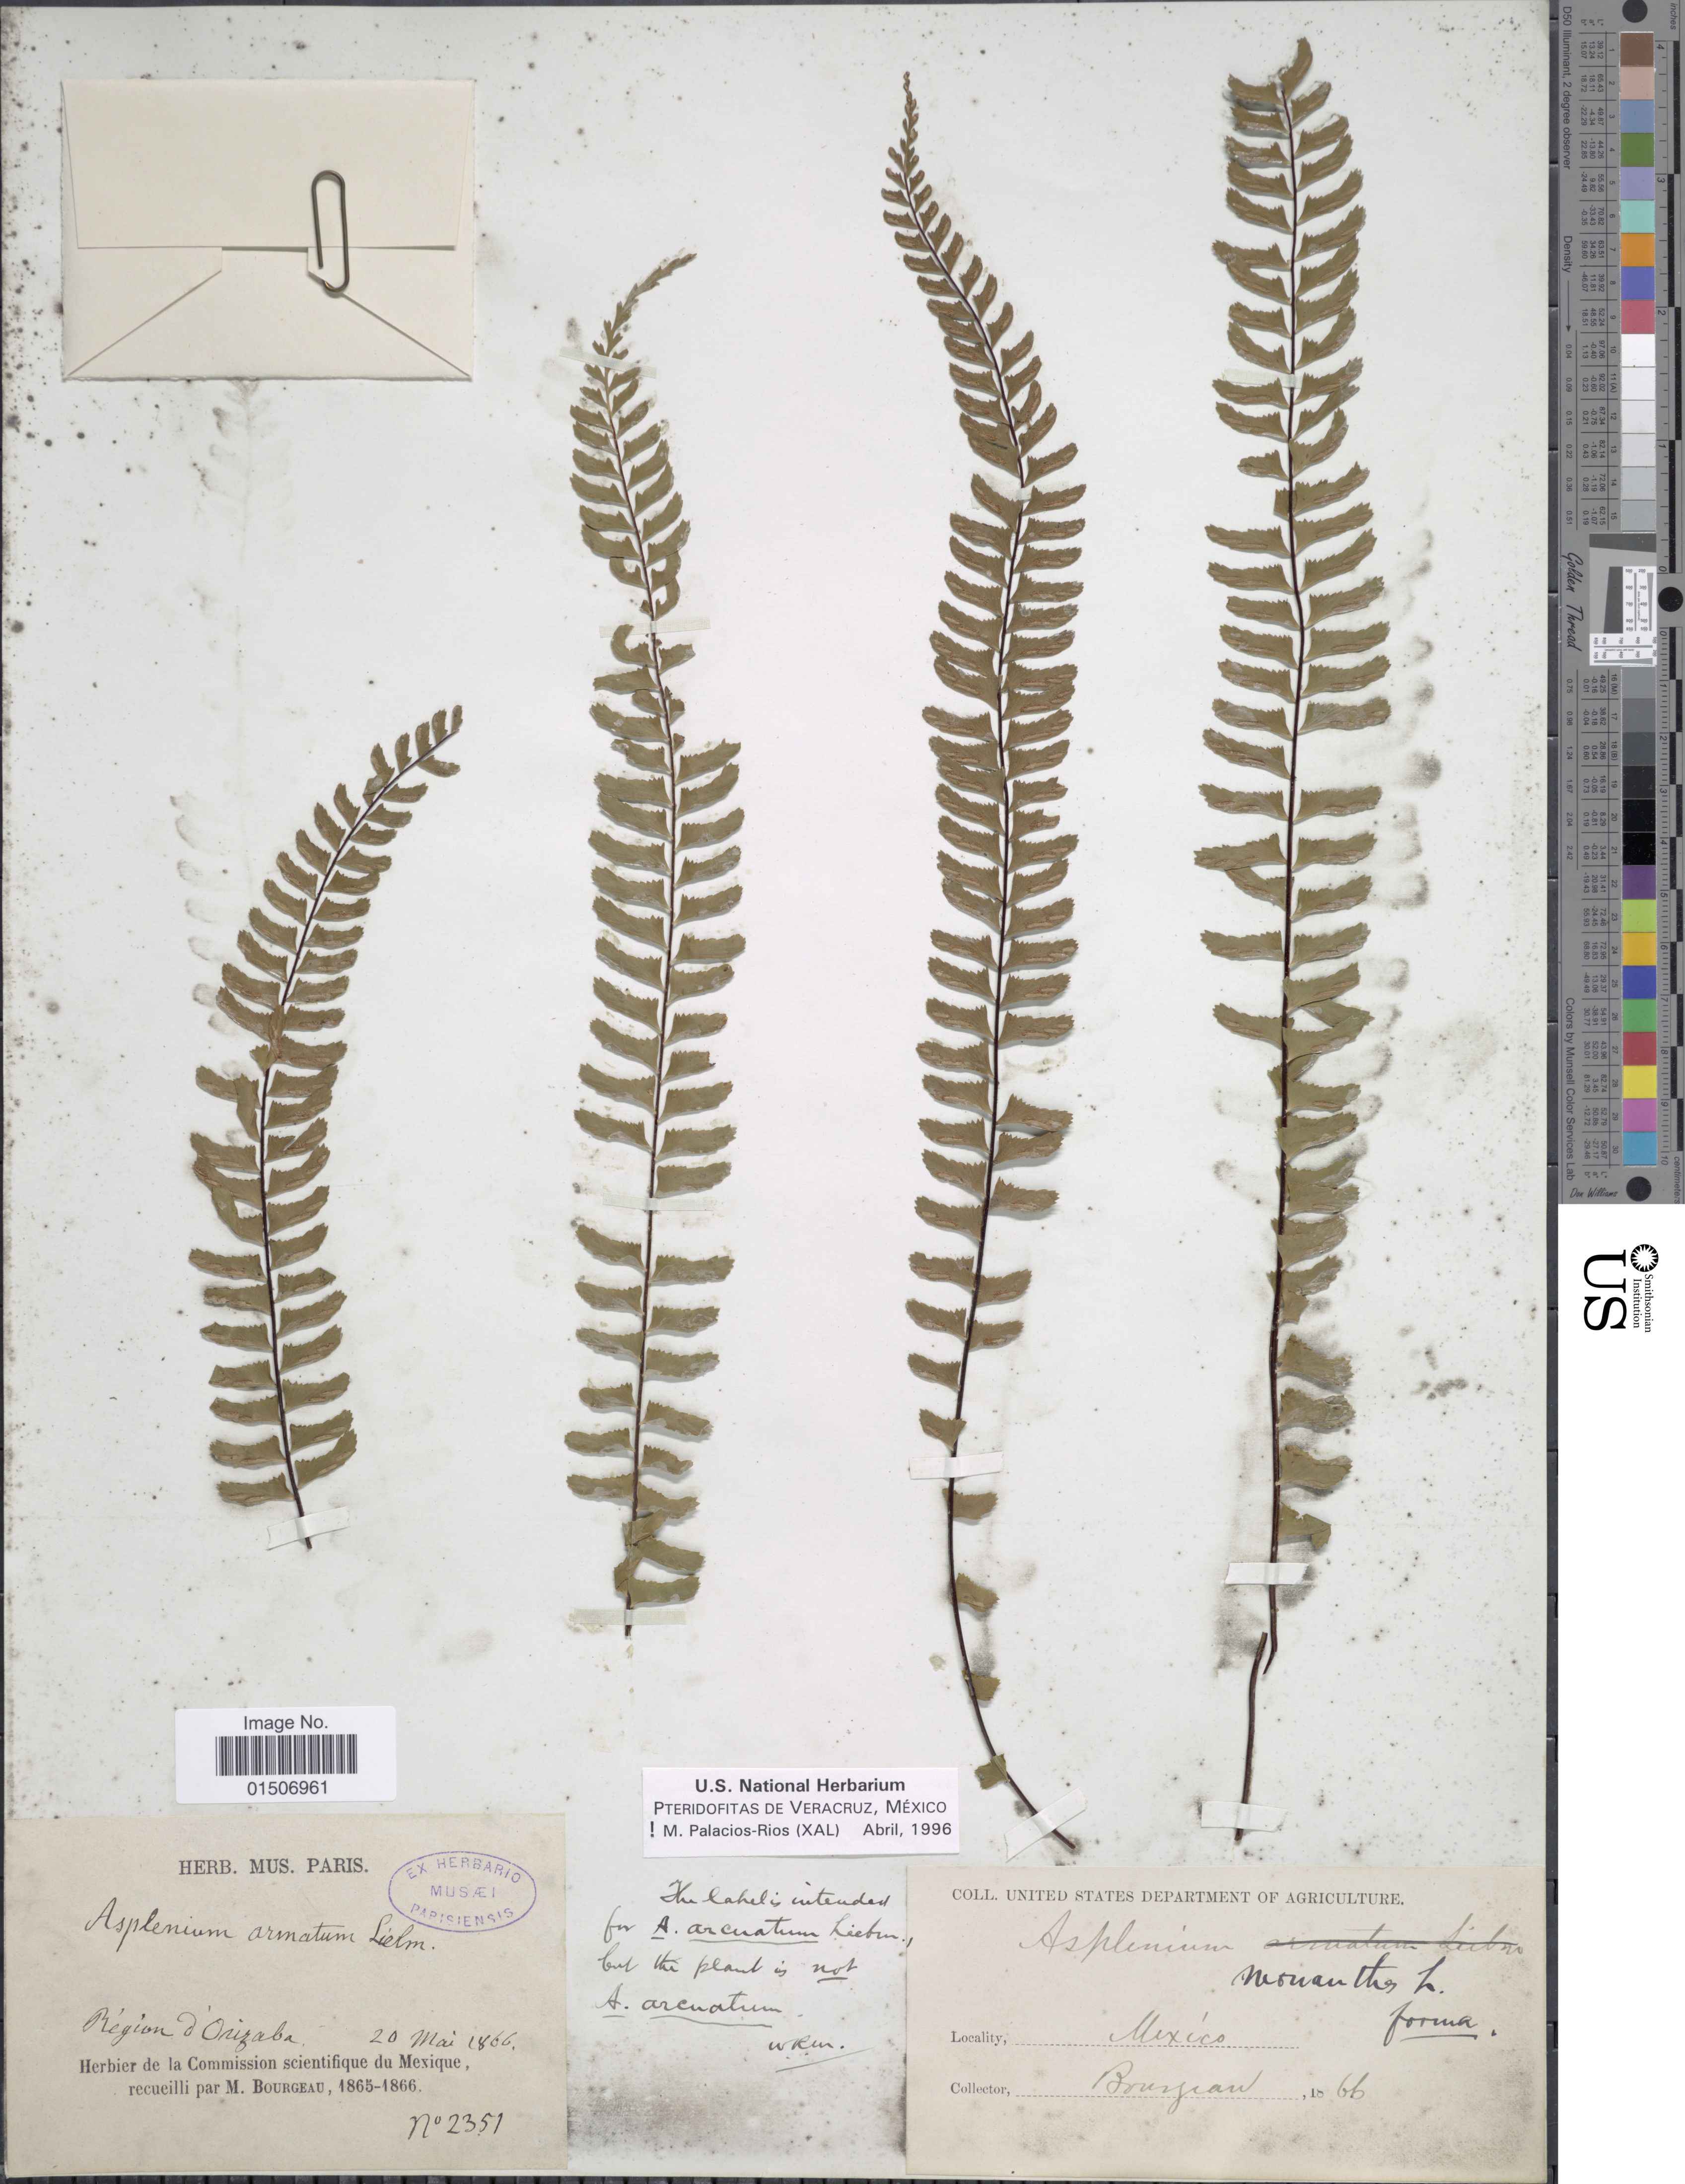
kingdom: Plantae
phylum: Tracheophyta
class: Polypodiopsida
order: Polypodiales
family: Aspleniaceae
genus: Asplenium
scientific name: Asplenium monanthes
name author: L.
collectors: M. Bourgeau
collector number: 2351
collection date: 1866-05-20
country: Mexico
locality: Region d'Orizaba